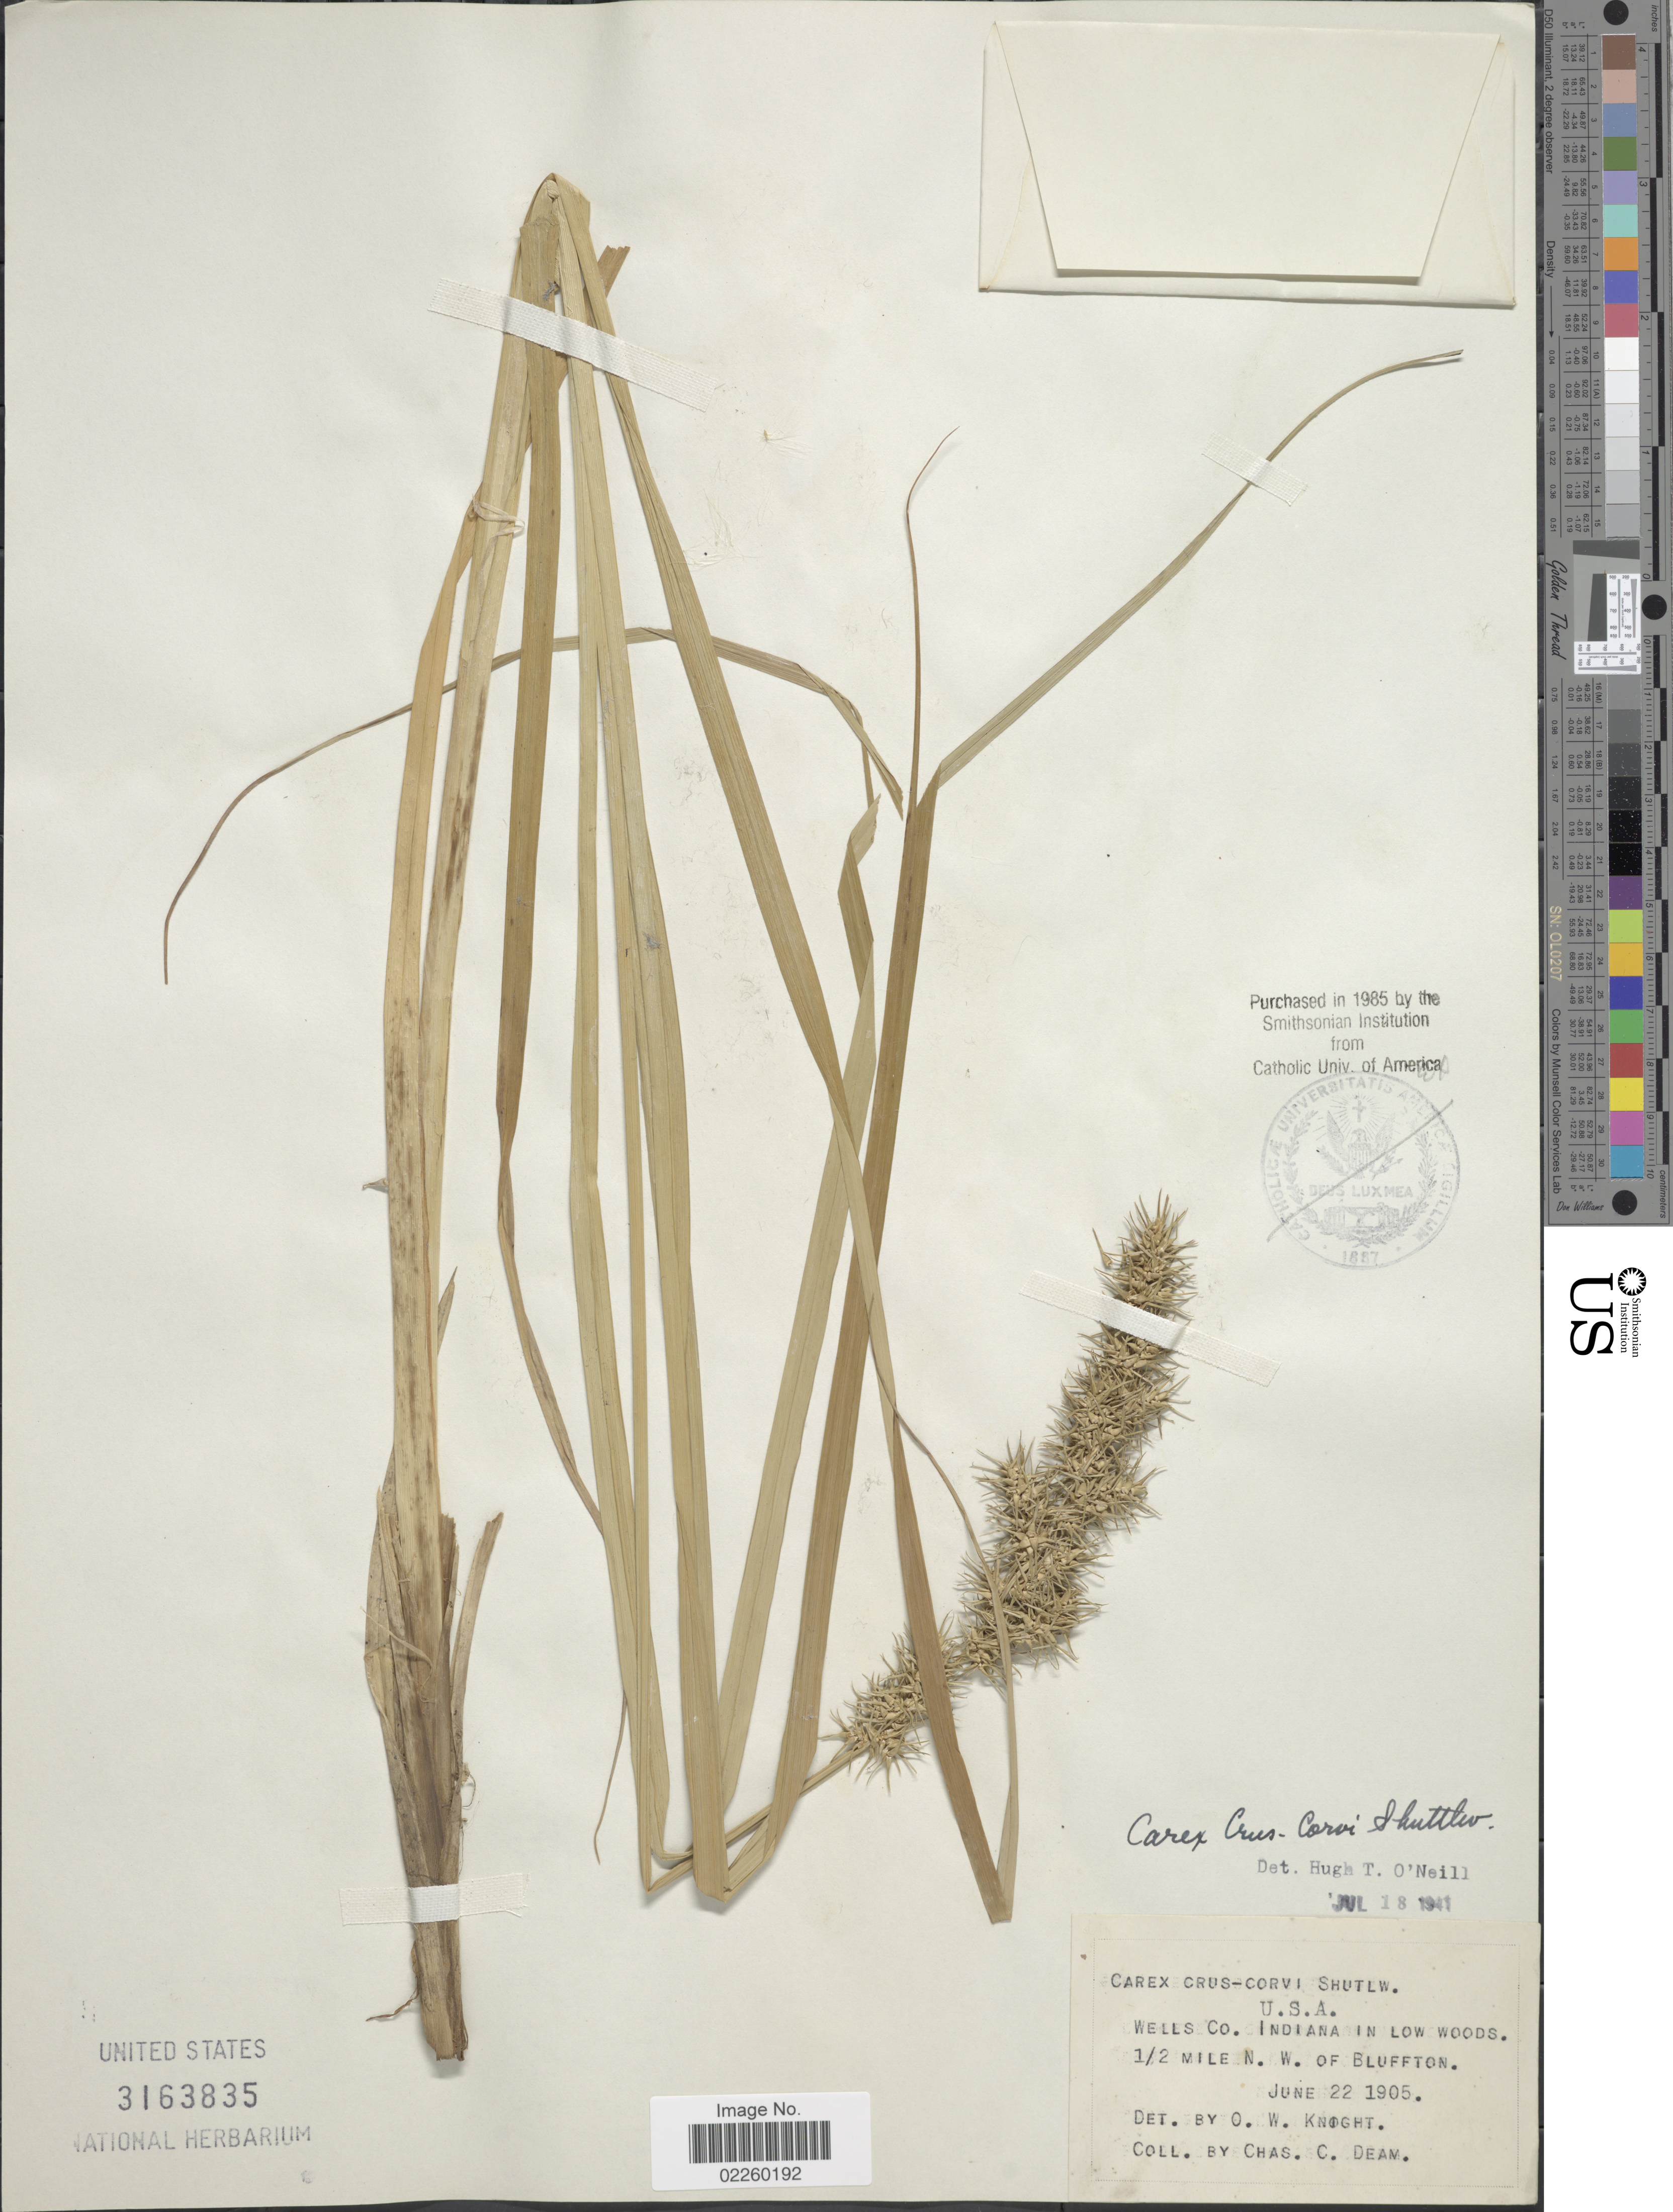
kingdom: Plantae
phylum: Tracheophyta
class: Liliopsida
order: Poales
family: Cyperaceae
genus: Carex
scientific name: Carex crus-corvi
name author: Shuttlew. ex Kunze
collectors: C. C. Deam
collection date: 1905-06-22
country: United States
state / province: Indiana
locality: Wells Co. 1/2 mile N. W. of Bluffton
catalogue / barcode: US 3163835